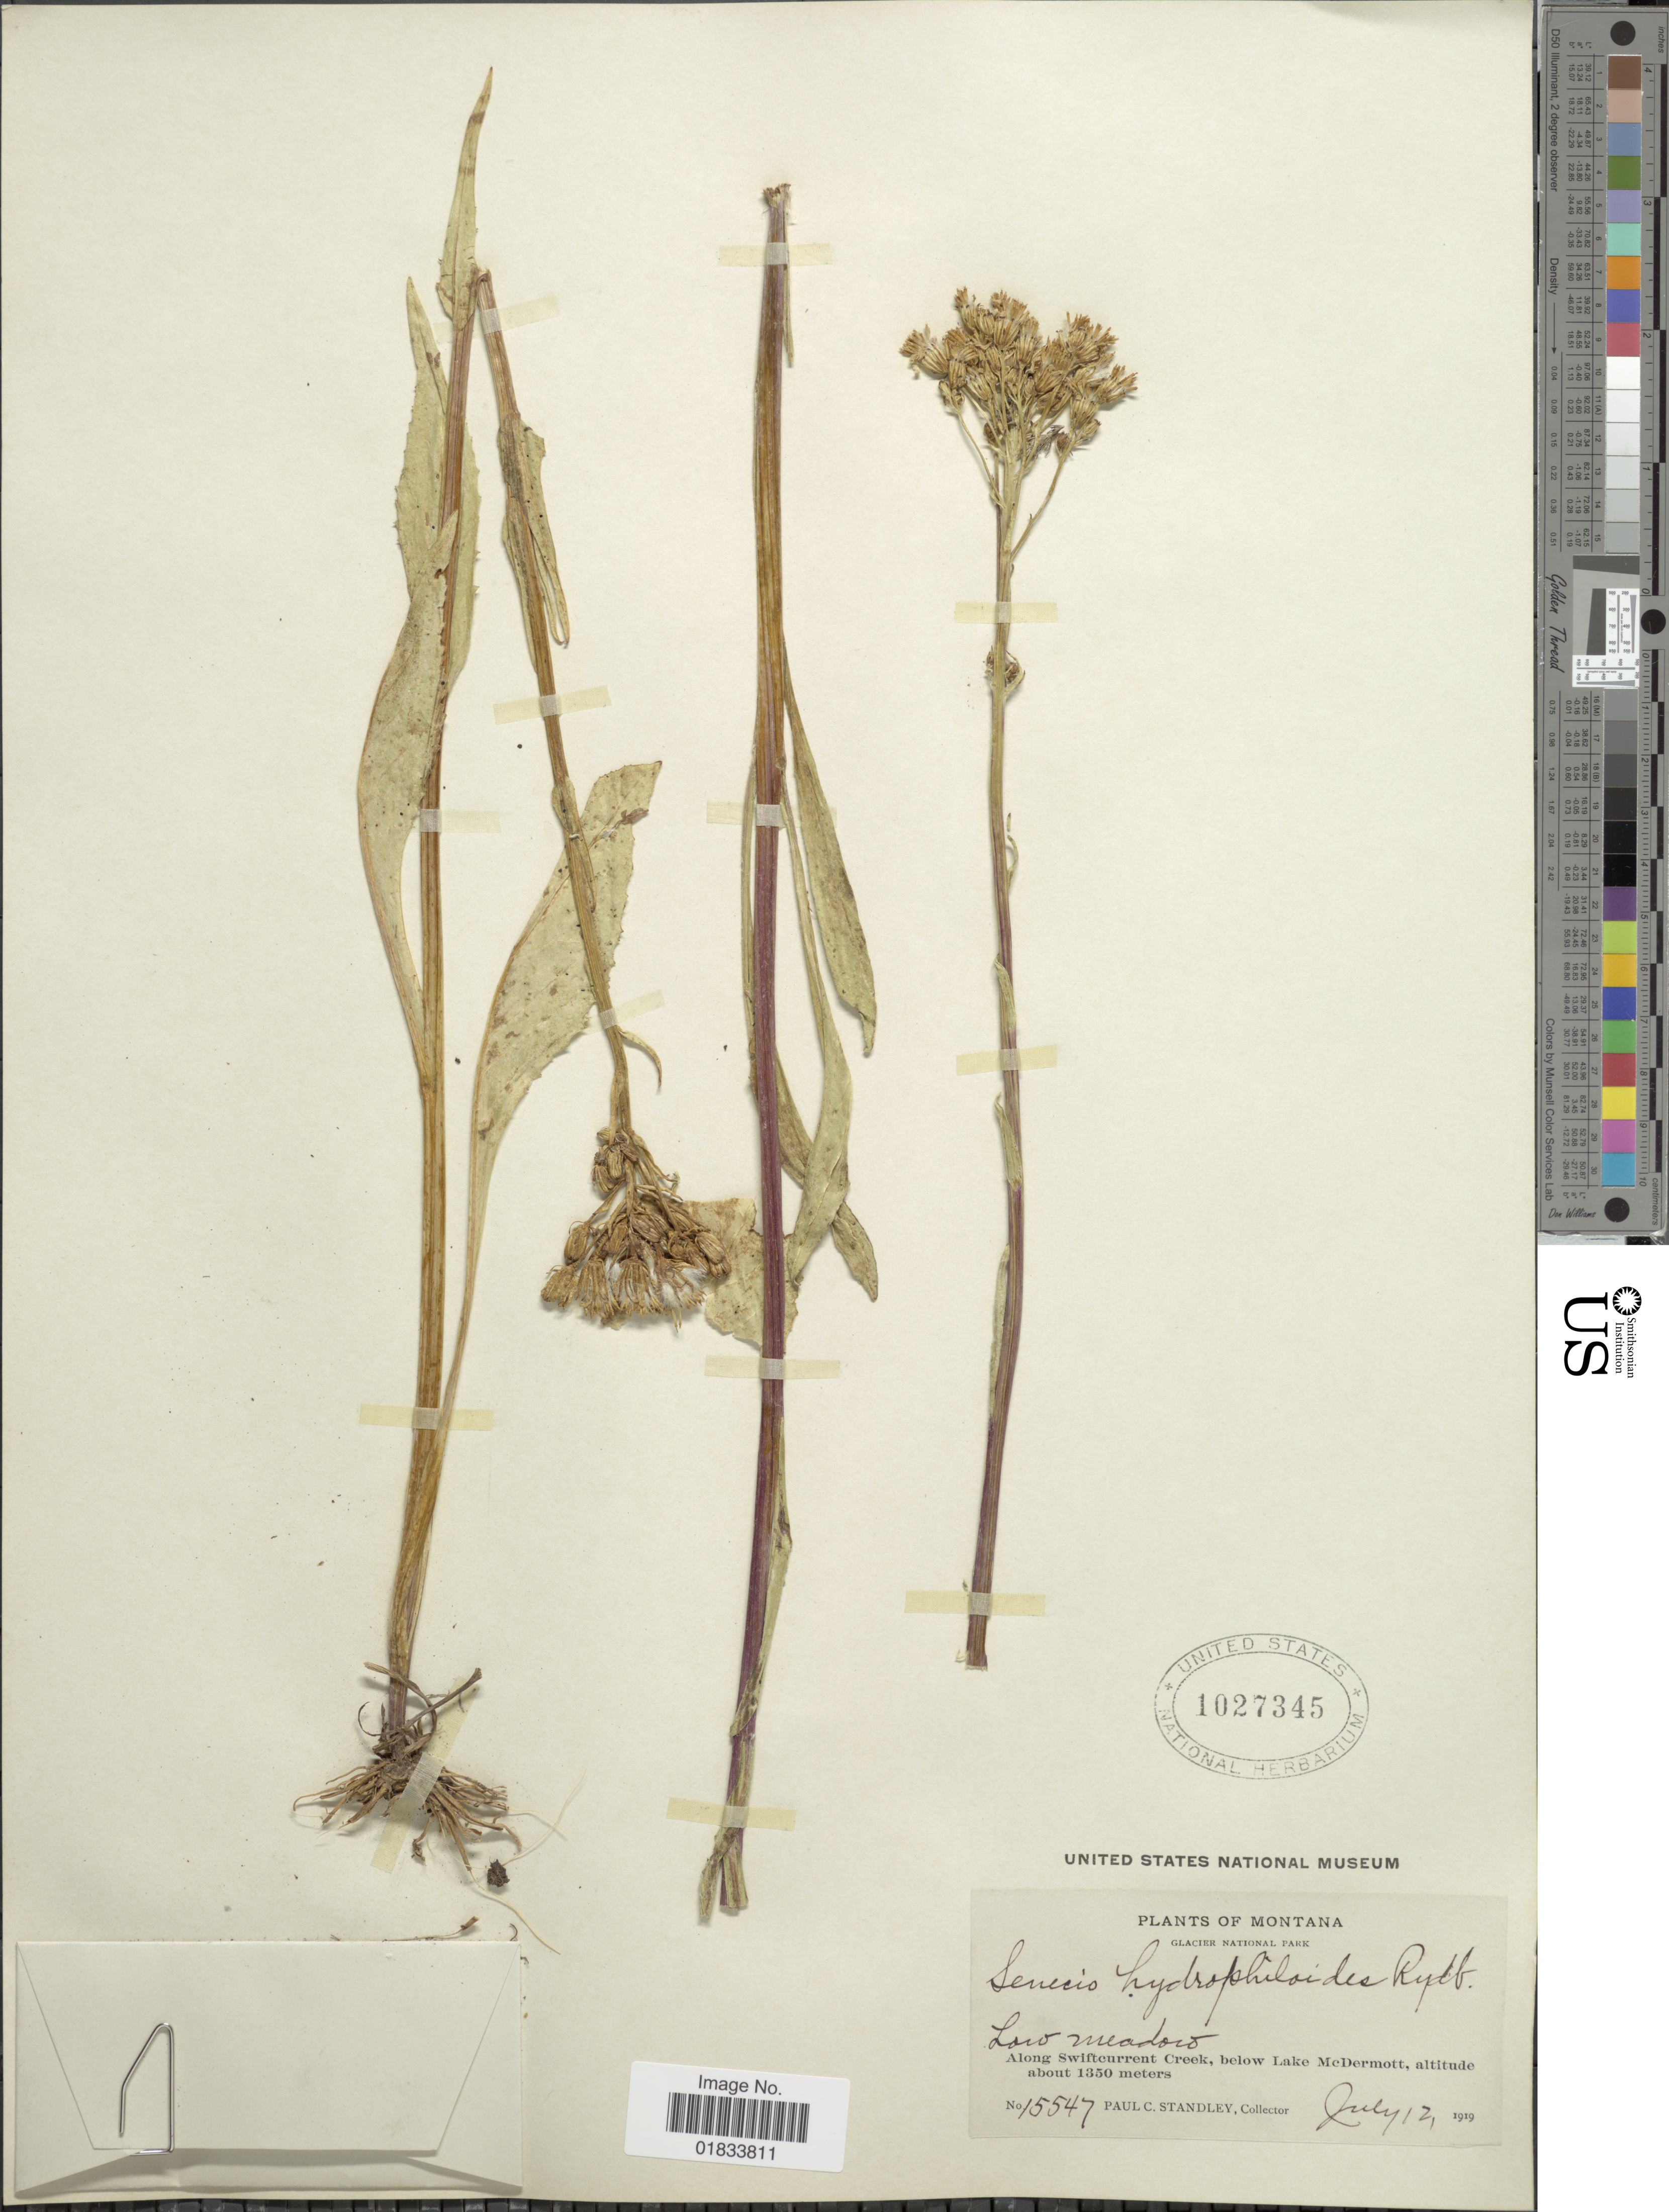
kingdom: Plantae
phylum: Tracheophyta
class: Magnoliopsida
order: Asterales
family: Asteraceae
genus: Senecio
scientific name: Senecio hydrophiloides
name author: Rydb.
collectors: P. C. Standley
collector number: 15547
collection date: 1919-07-12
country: United States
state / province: Montana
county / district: Glacier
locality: Glacier National Park, along Swiftcurrent Creek, below Lake McDermott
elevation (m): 1350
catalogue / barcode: US 1027345